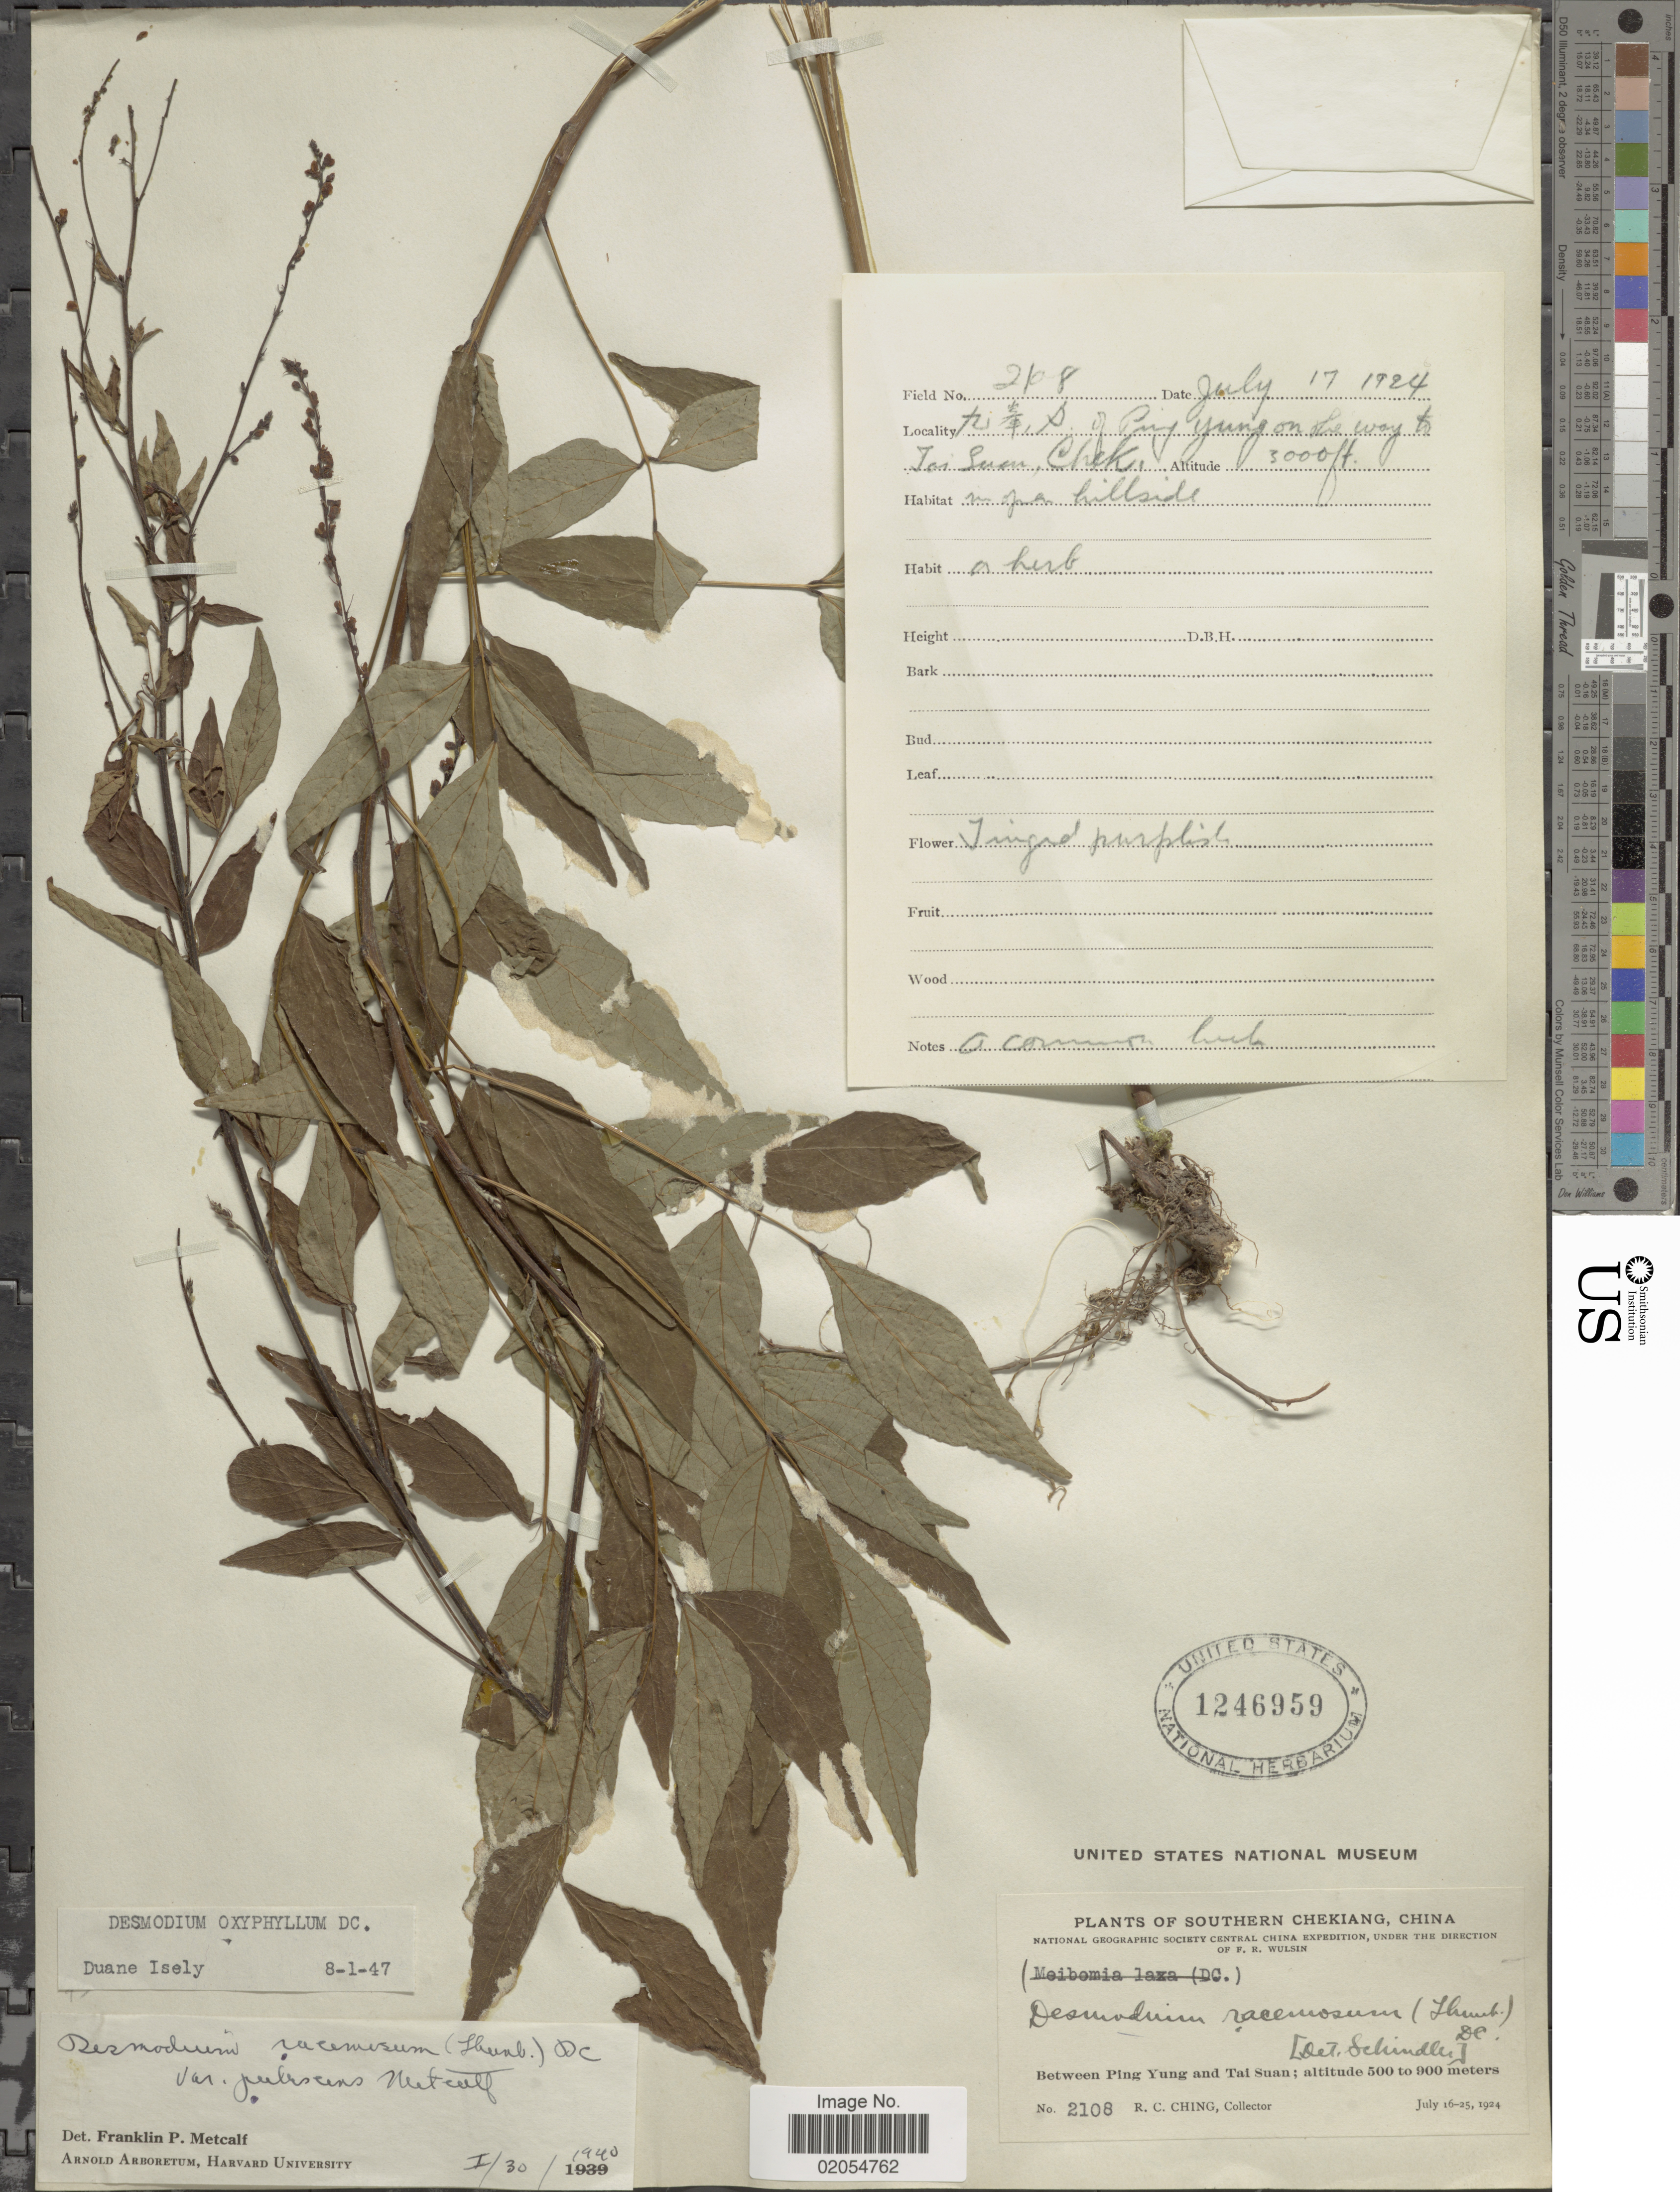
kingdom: Plantae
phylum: Tracheophyta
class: Magnoliopsida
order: Fabales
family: Fabaceae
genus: Hylodesmum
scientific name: Hylodesmum podocarpum subsp. oxyphyllum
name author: (DC.) H. Ohashi & R.R. Mill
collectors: R. C. Ching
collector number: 2108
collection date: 1924-07-16/1924-07-25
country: China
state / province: Zhejiang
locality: Southern Chekiang. Between Ping Yung and Tai Suan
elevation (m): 500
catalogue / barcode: US 1246959